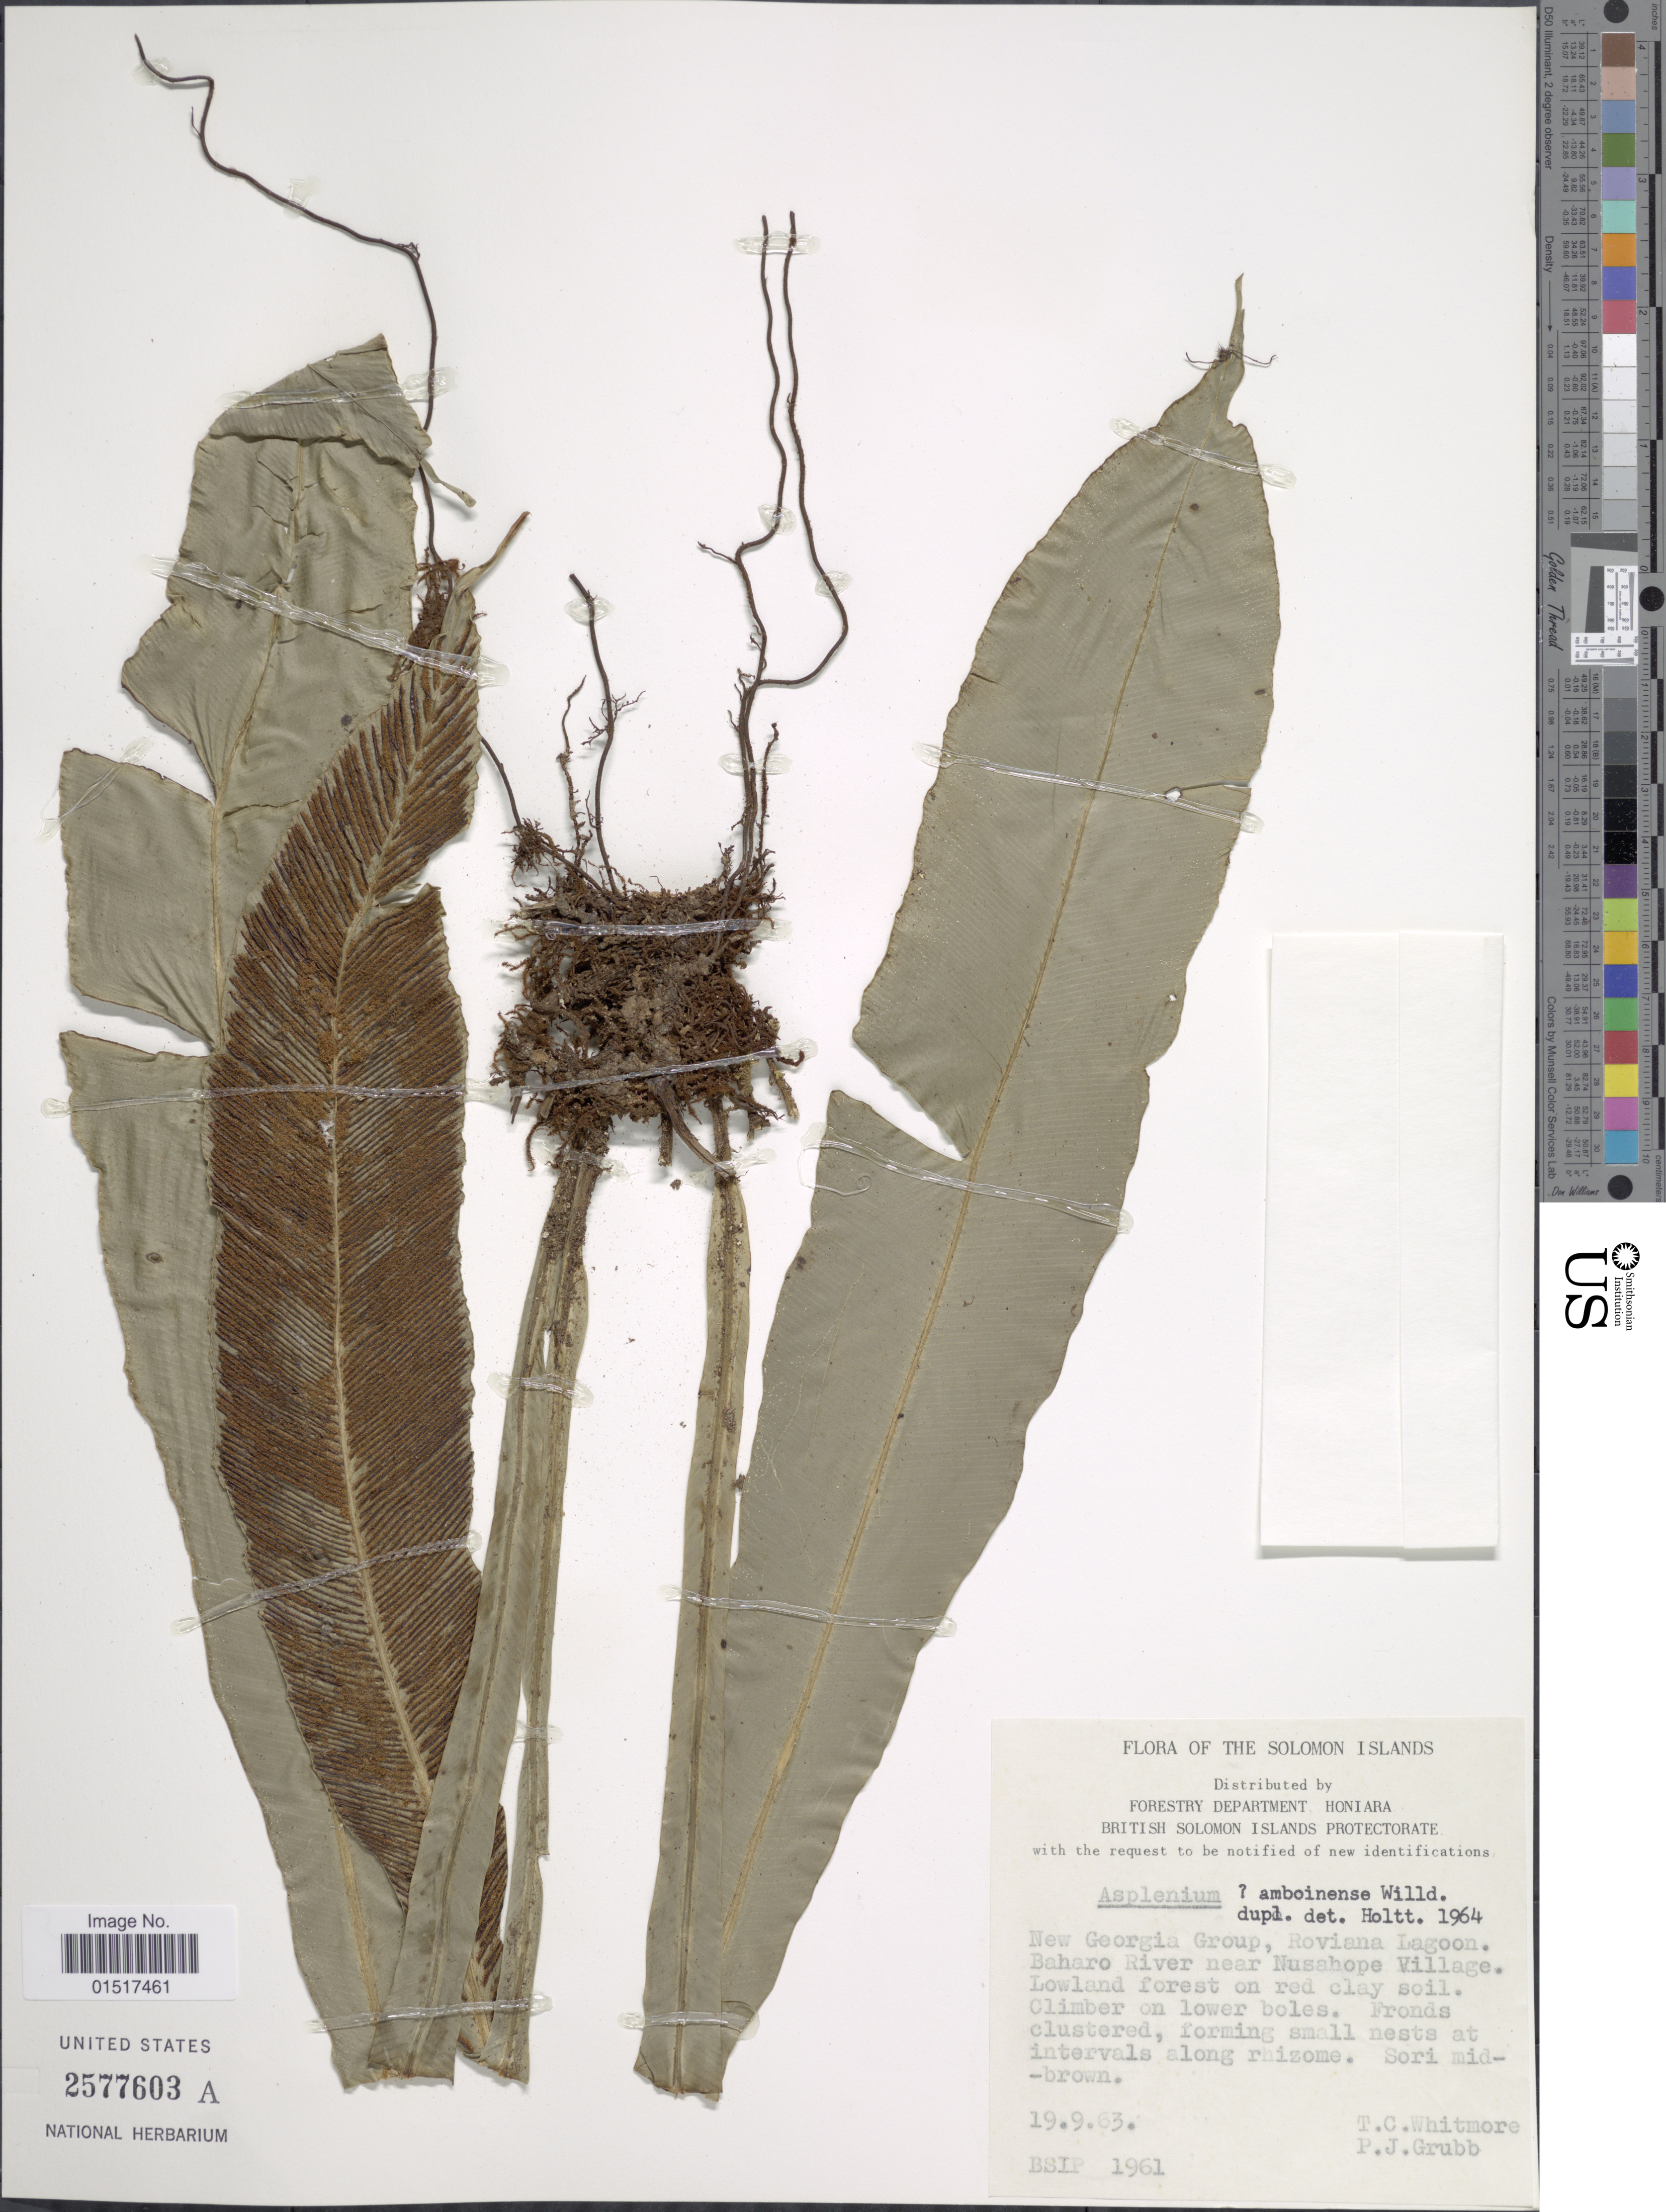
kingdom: Plantae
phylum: Tracheophyta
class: Polypodiopsida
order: Polypodiales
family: Aspleniaceae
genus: Asplenium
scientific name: Asplenium amboinense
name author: Willd.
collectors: T. C. Whitmore & P. J. Grubb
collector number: BSIP 1961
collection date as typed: Transcribed d/m/y: 19/9/63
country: Solomon Islands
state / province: Solomon Islands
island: New Georgia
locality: New Georgia Group, Roviana Lagoon. Baharo River near Nusahope Village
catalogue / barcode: US 2577603A